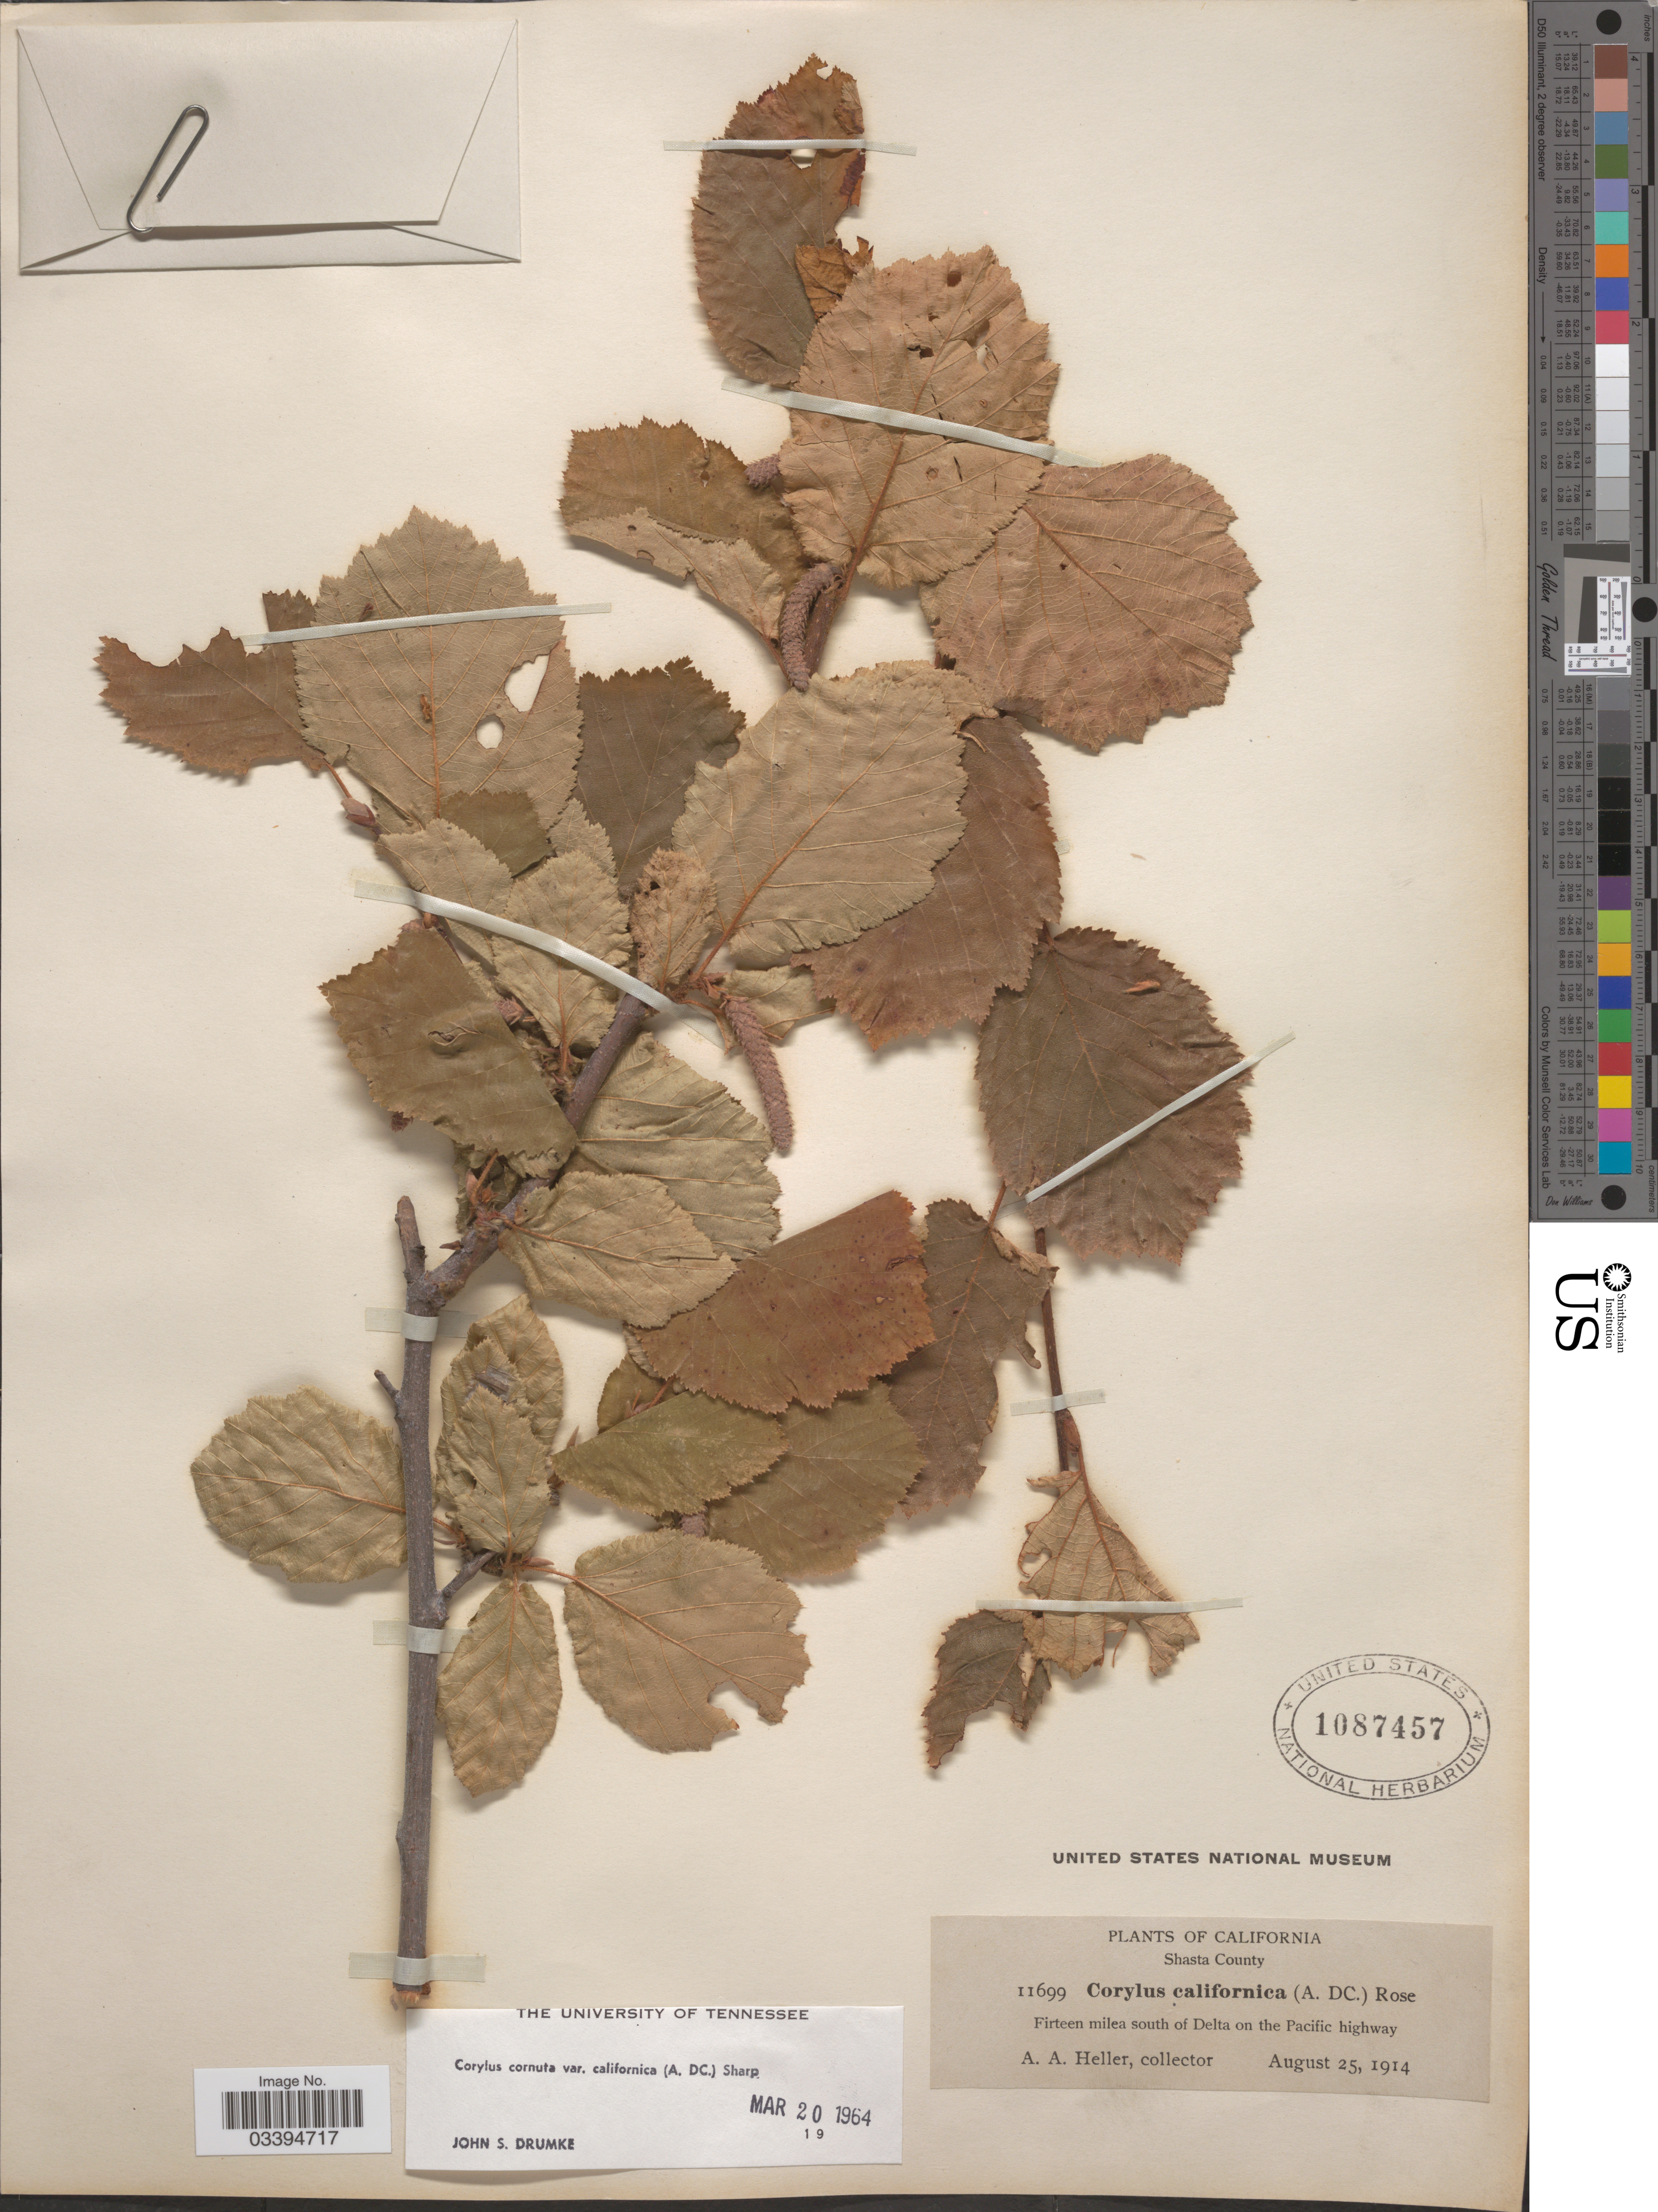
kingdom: Plantae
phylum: Tracheophyta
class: Magnoliopsida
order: Fagales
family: Betulaceae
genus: Corylus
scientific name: Corylus cornuta var. californica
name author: Marshall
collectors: A. A. Heller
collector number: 11699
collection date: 1914-08-25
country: United States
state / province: California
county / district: Shasta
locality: Shasta County, Firteen milea south of Delta on the Pacific highway.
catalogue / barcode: US 1087457